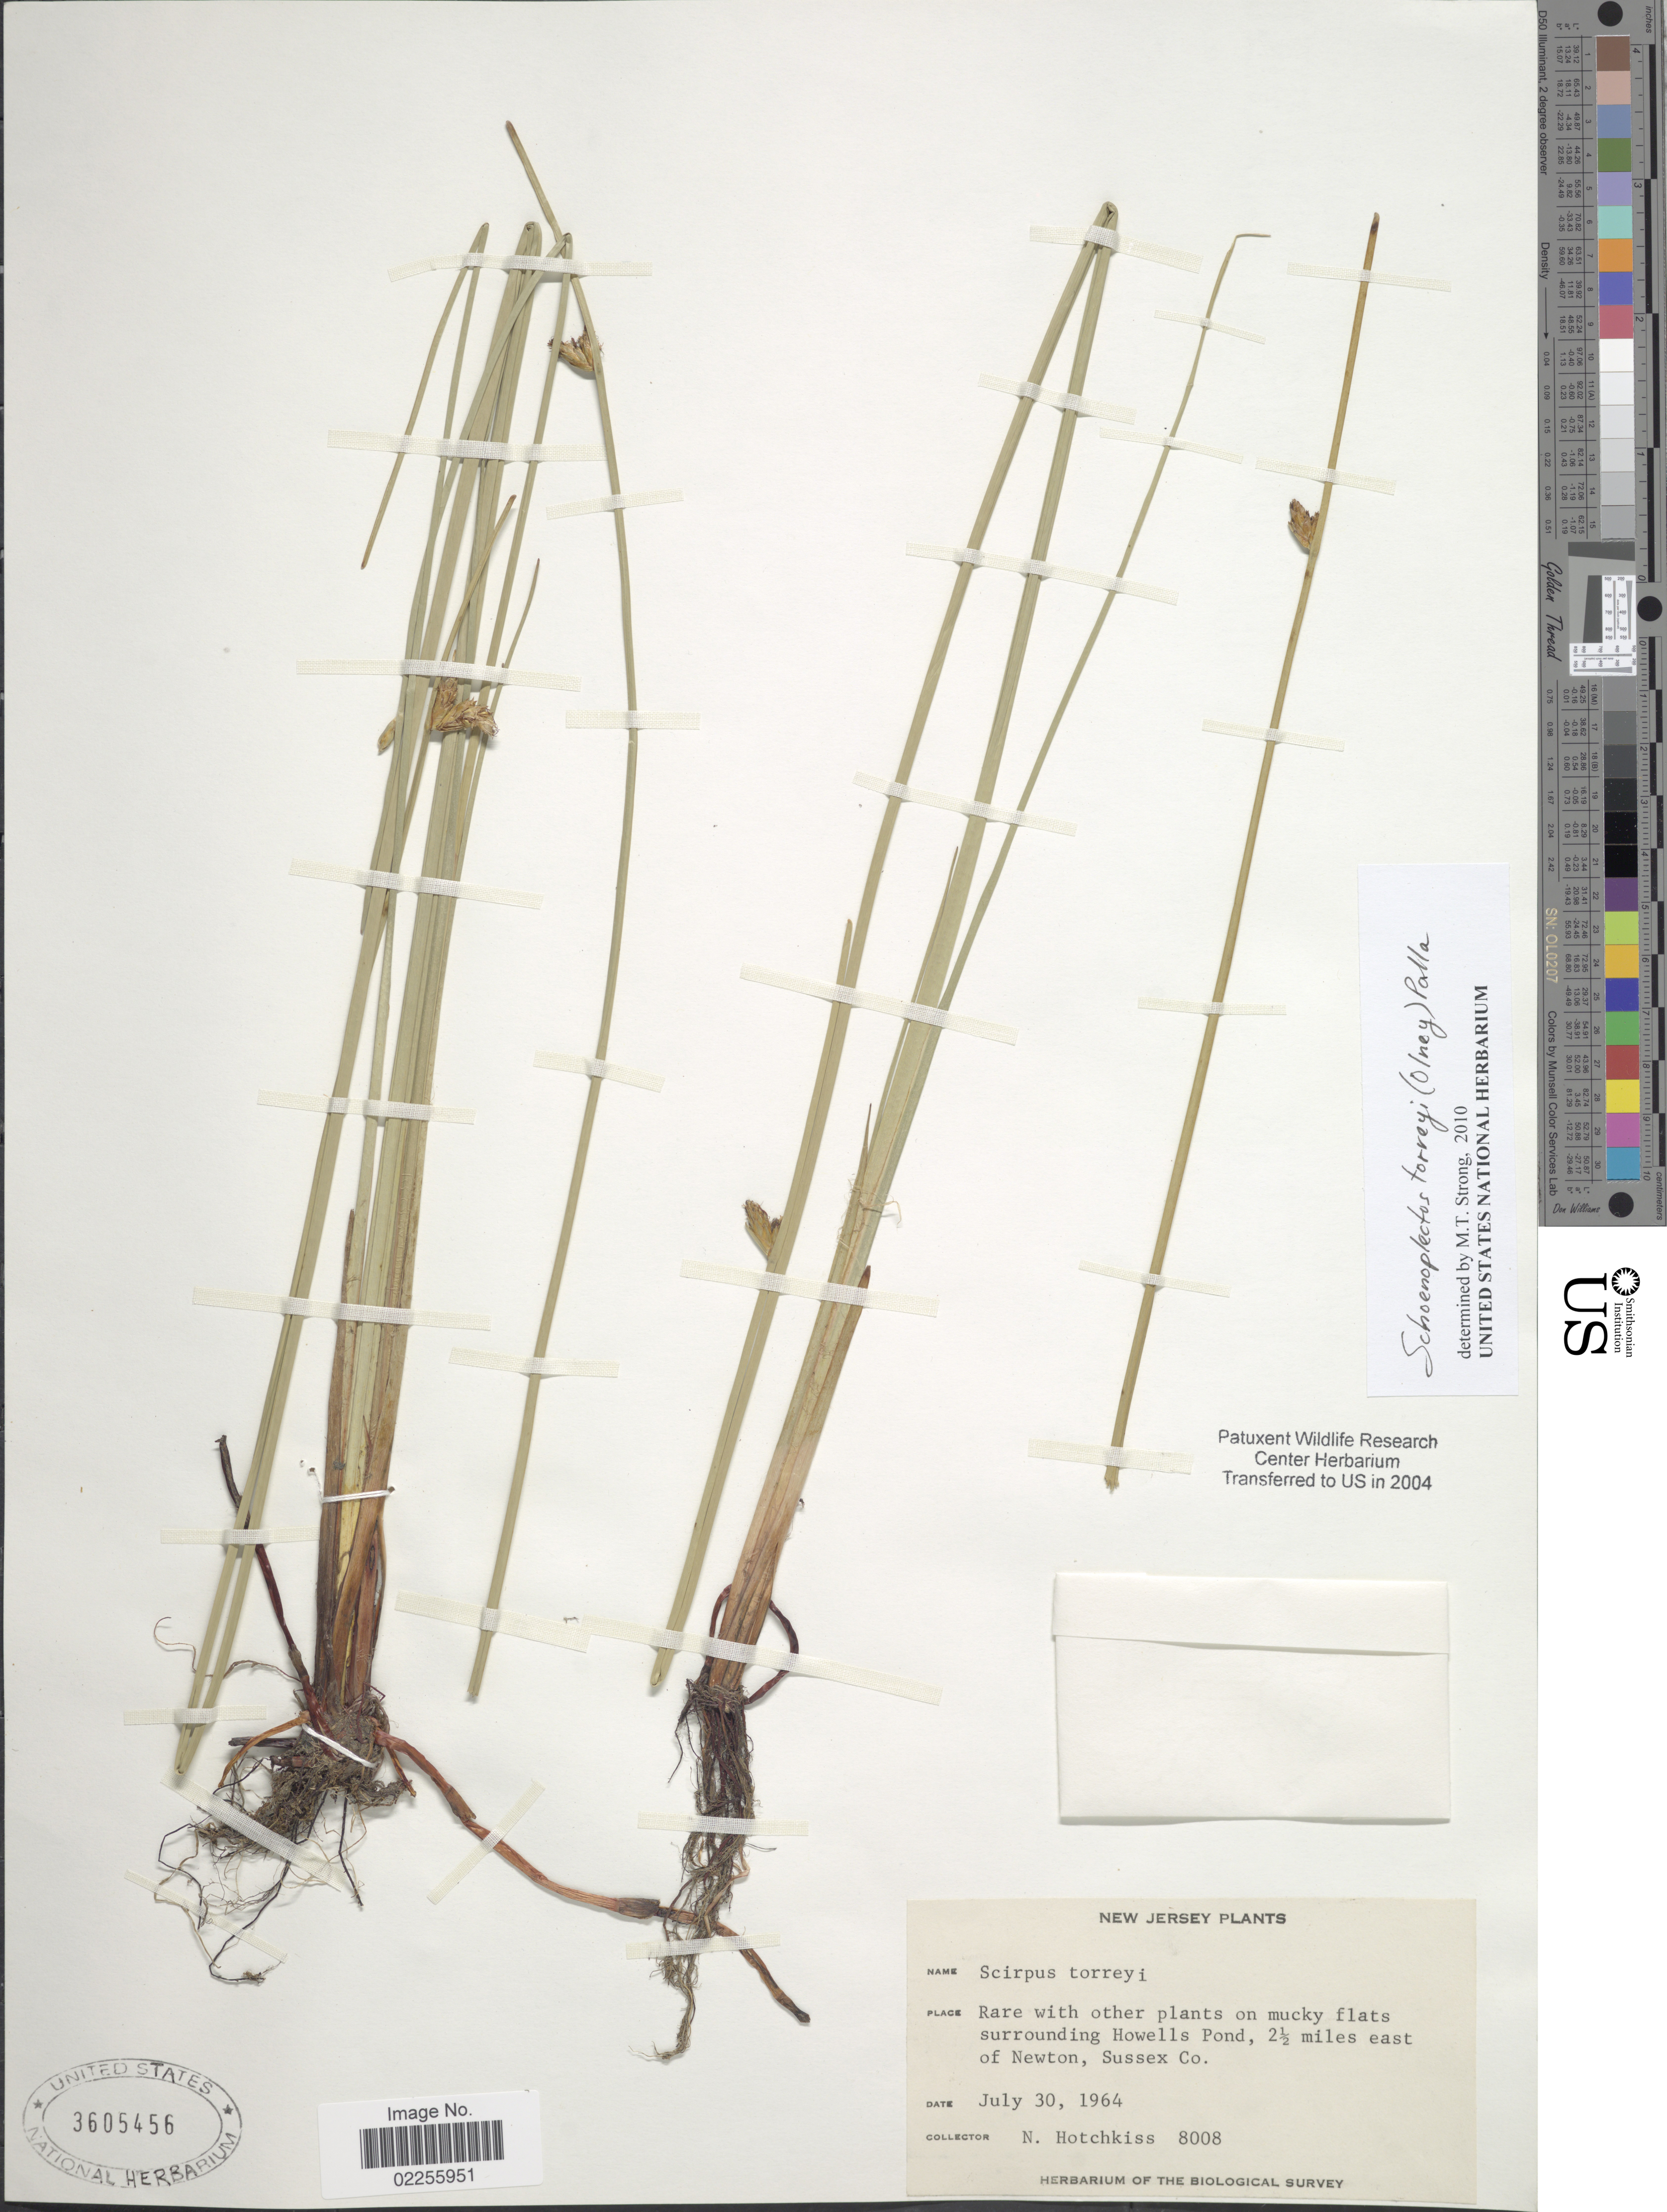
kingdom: Plantae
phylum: Tracheophyta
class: Liliopsida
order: Poales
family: Cyperaceae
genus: Schoenoplectus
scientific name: Schoenoplectus torreyi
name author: (Olney) Palla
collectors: N. Hotchkiss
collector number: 8008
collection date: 1964-07-30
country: United States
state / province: New Jersey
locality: On mucky flats surrounding Howells Pond, 2 1/2 miles east of Newton, Sussex Co.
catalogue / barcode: US 3605456